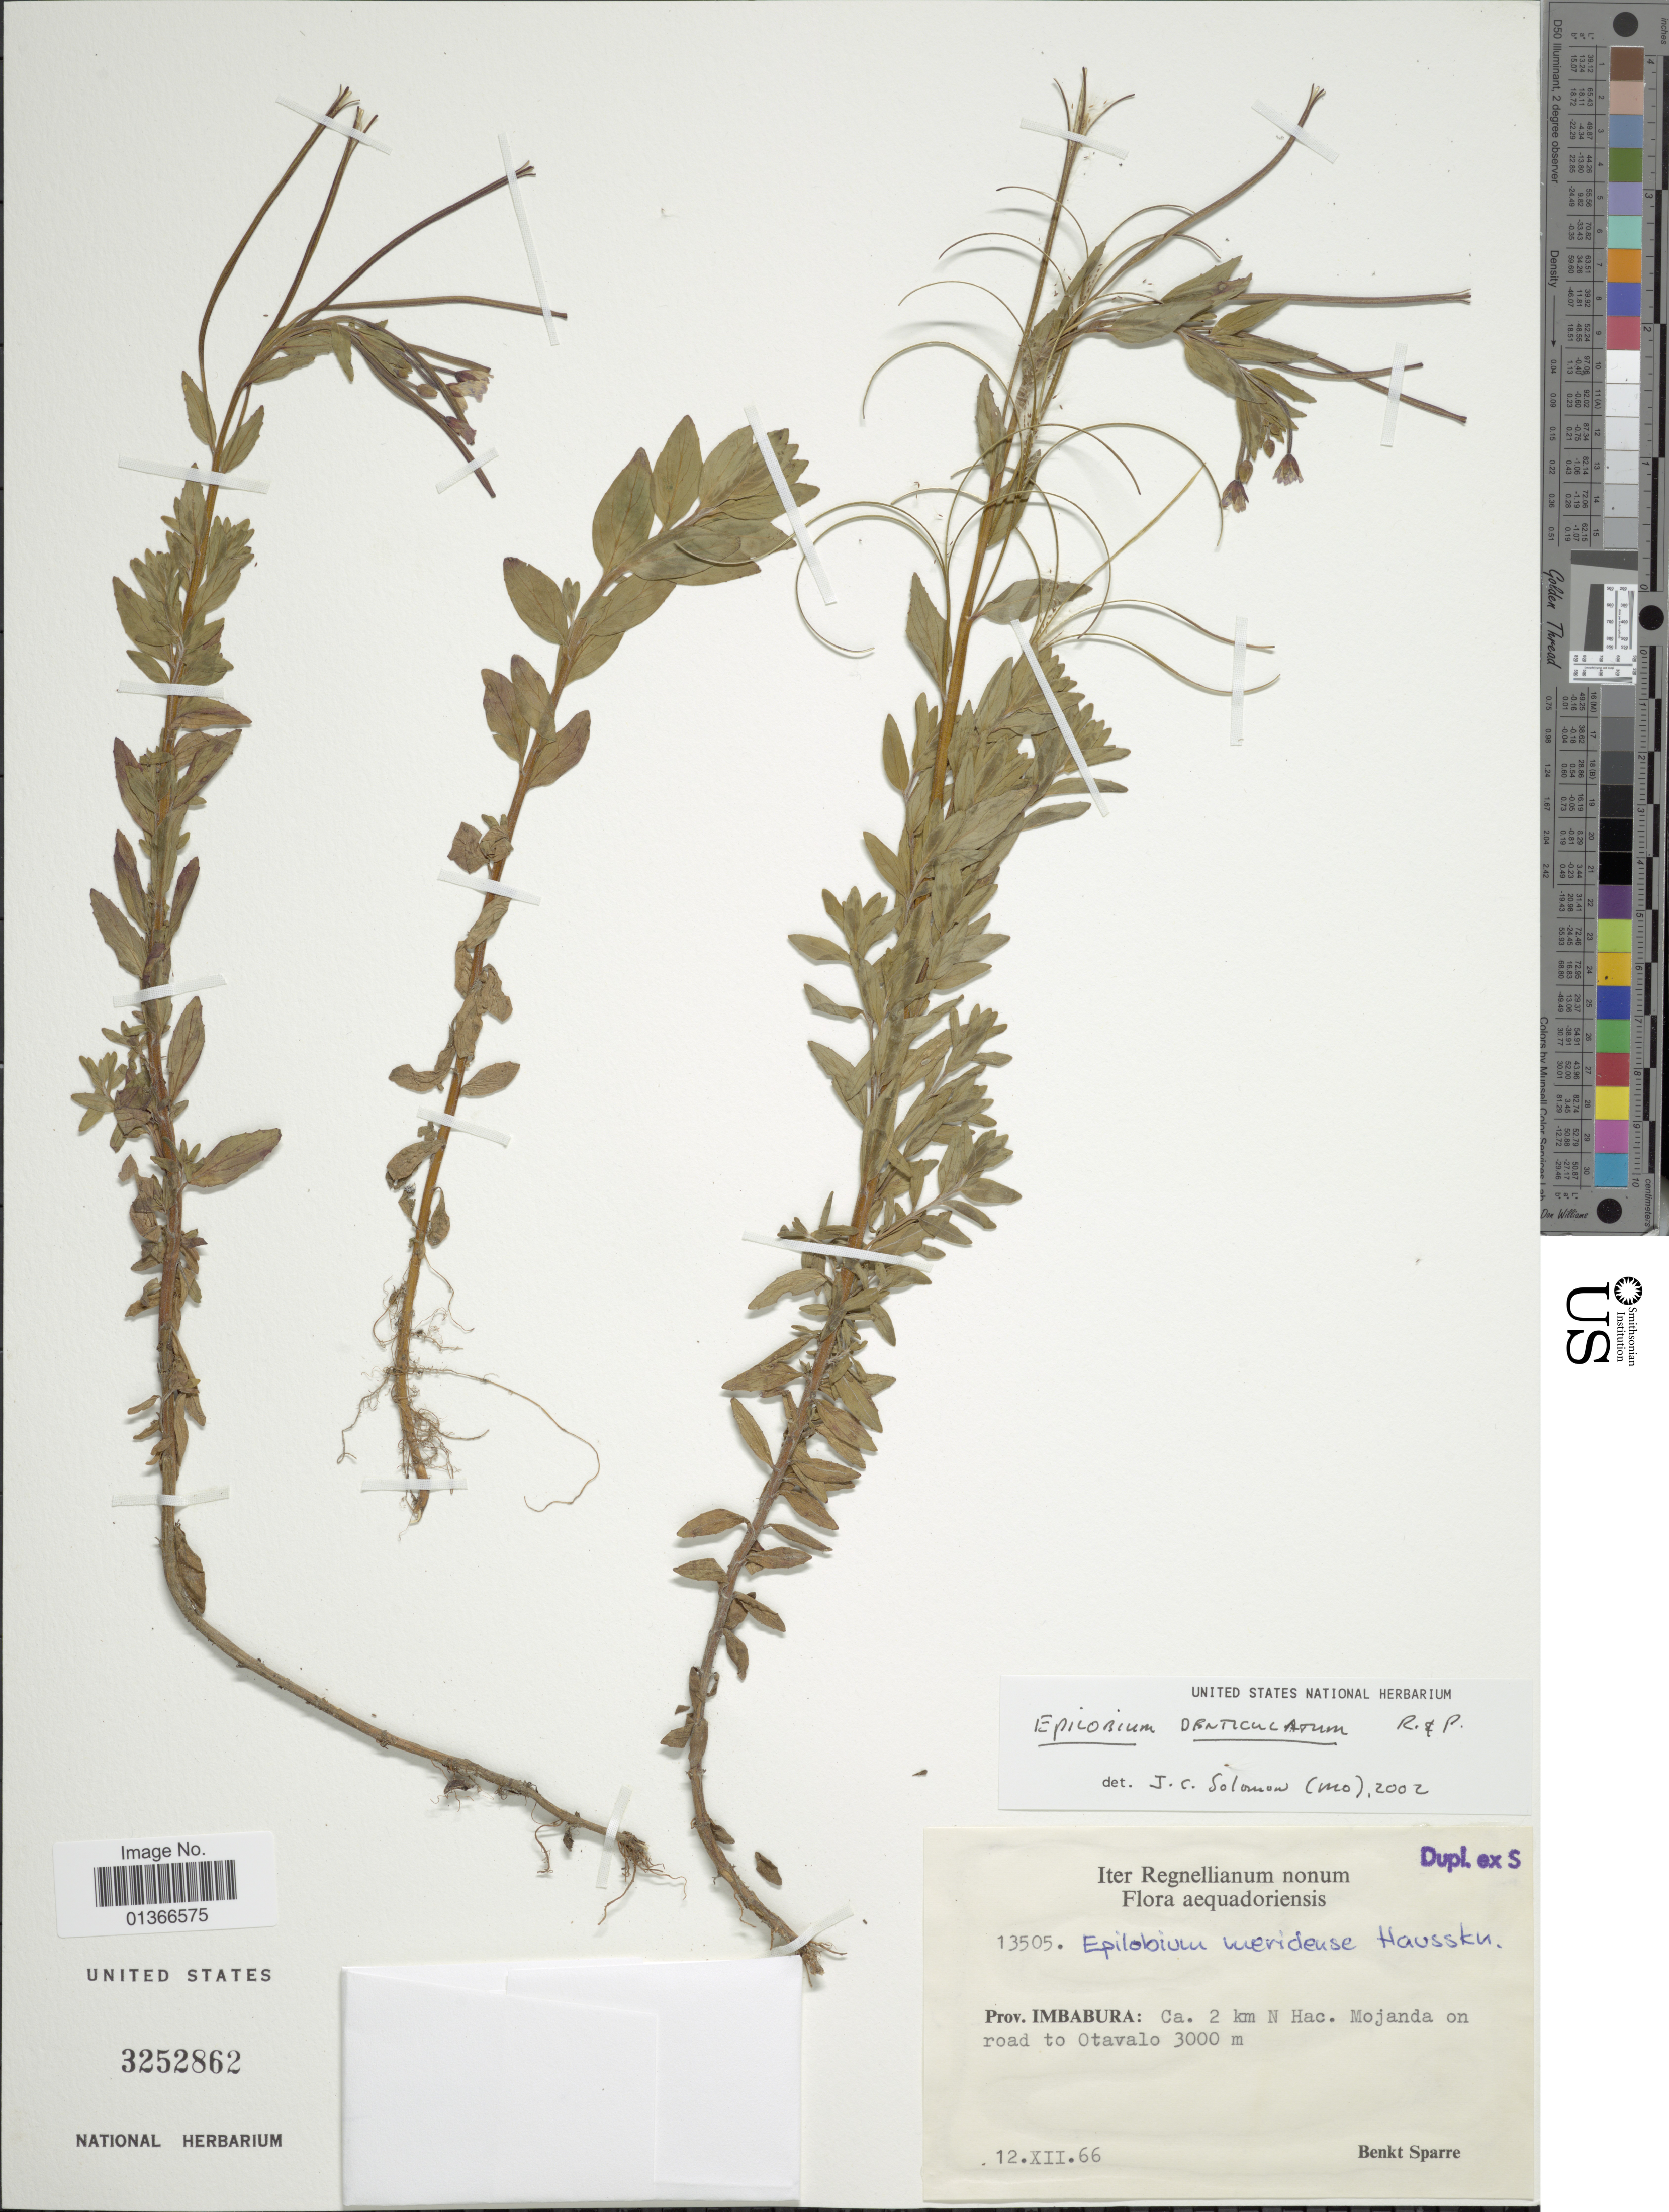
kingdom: Plantae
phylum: Tracheophyta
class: Magnoliopsida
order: Myrtales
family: Onagraceae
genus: Epilobium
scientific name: Epilobium denticulatum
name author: Ruiz & Pav.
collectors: B. Sparre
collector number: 13505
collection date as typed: Transcribed d/m/y: 12/12/66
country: Ecuador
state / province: Imbabura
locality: Ca. 2 km N Hac. Mojanda on road to Otavalo.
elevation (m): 3000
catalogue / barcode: US 3252862